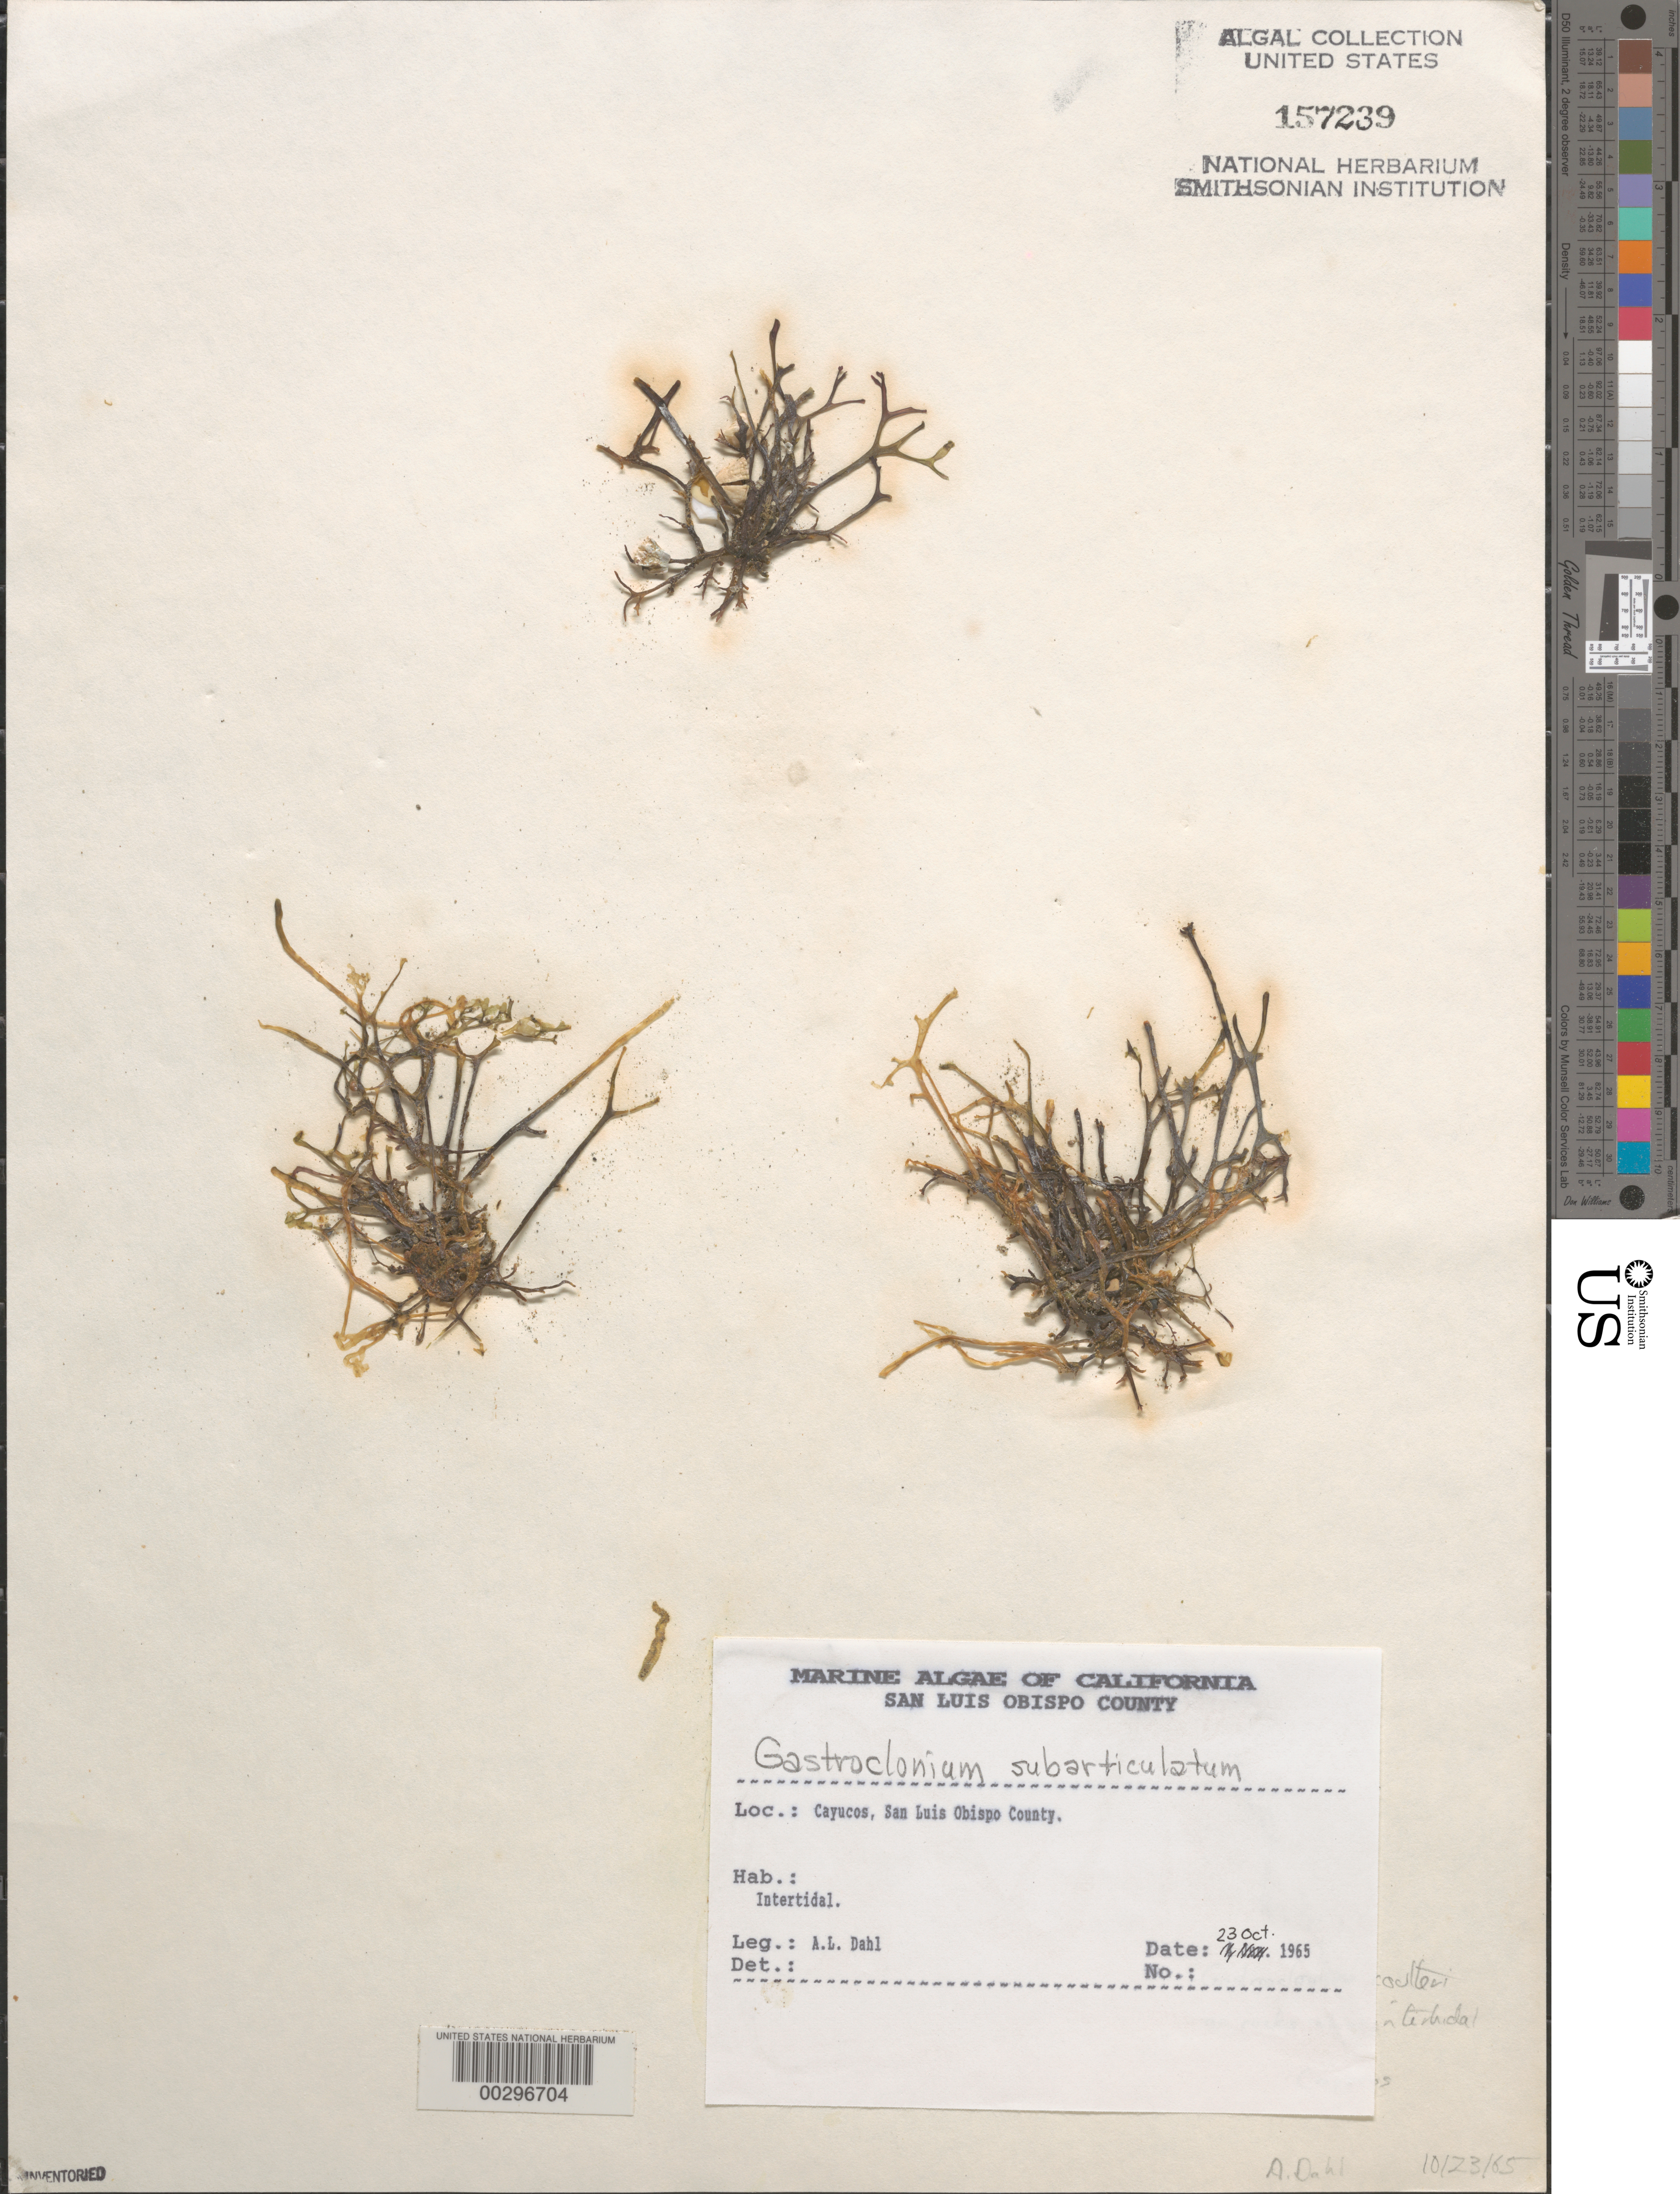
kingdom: Plantae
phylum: Rhodophyta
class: Florideophyceae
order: Rhodymeniales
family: Champiaceae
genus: Neogastroclonium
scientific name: Neogastroclonium subarticulatum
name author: (Turner) L. Le Gall et al.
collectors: A. Dahl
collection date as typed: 23 Oct 1965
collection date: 1965-10-23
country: United States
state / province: California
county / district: San Luis Obispo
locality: Cayucos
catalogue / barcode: US 157239